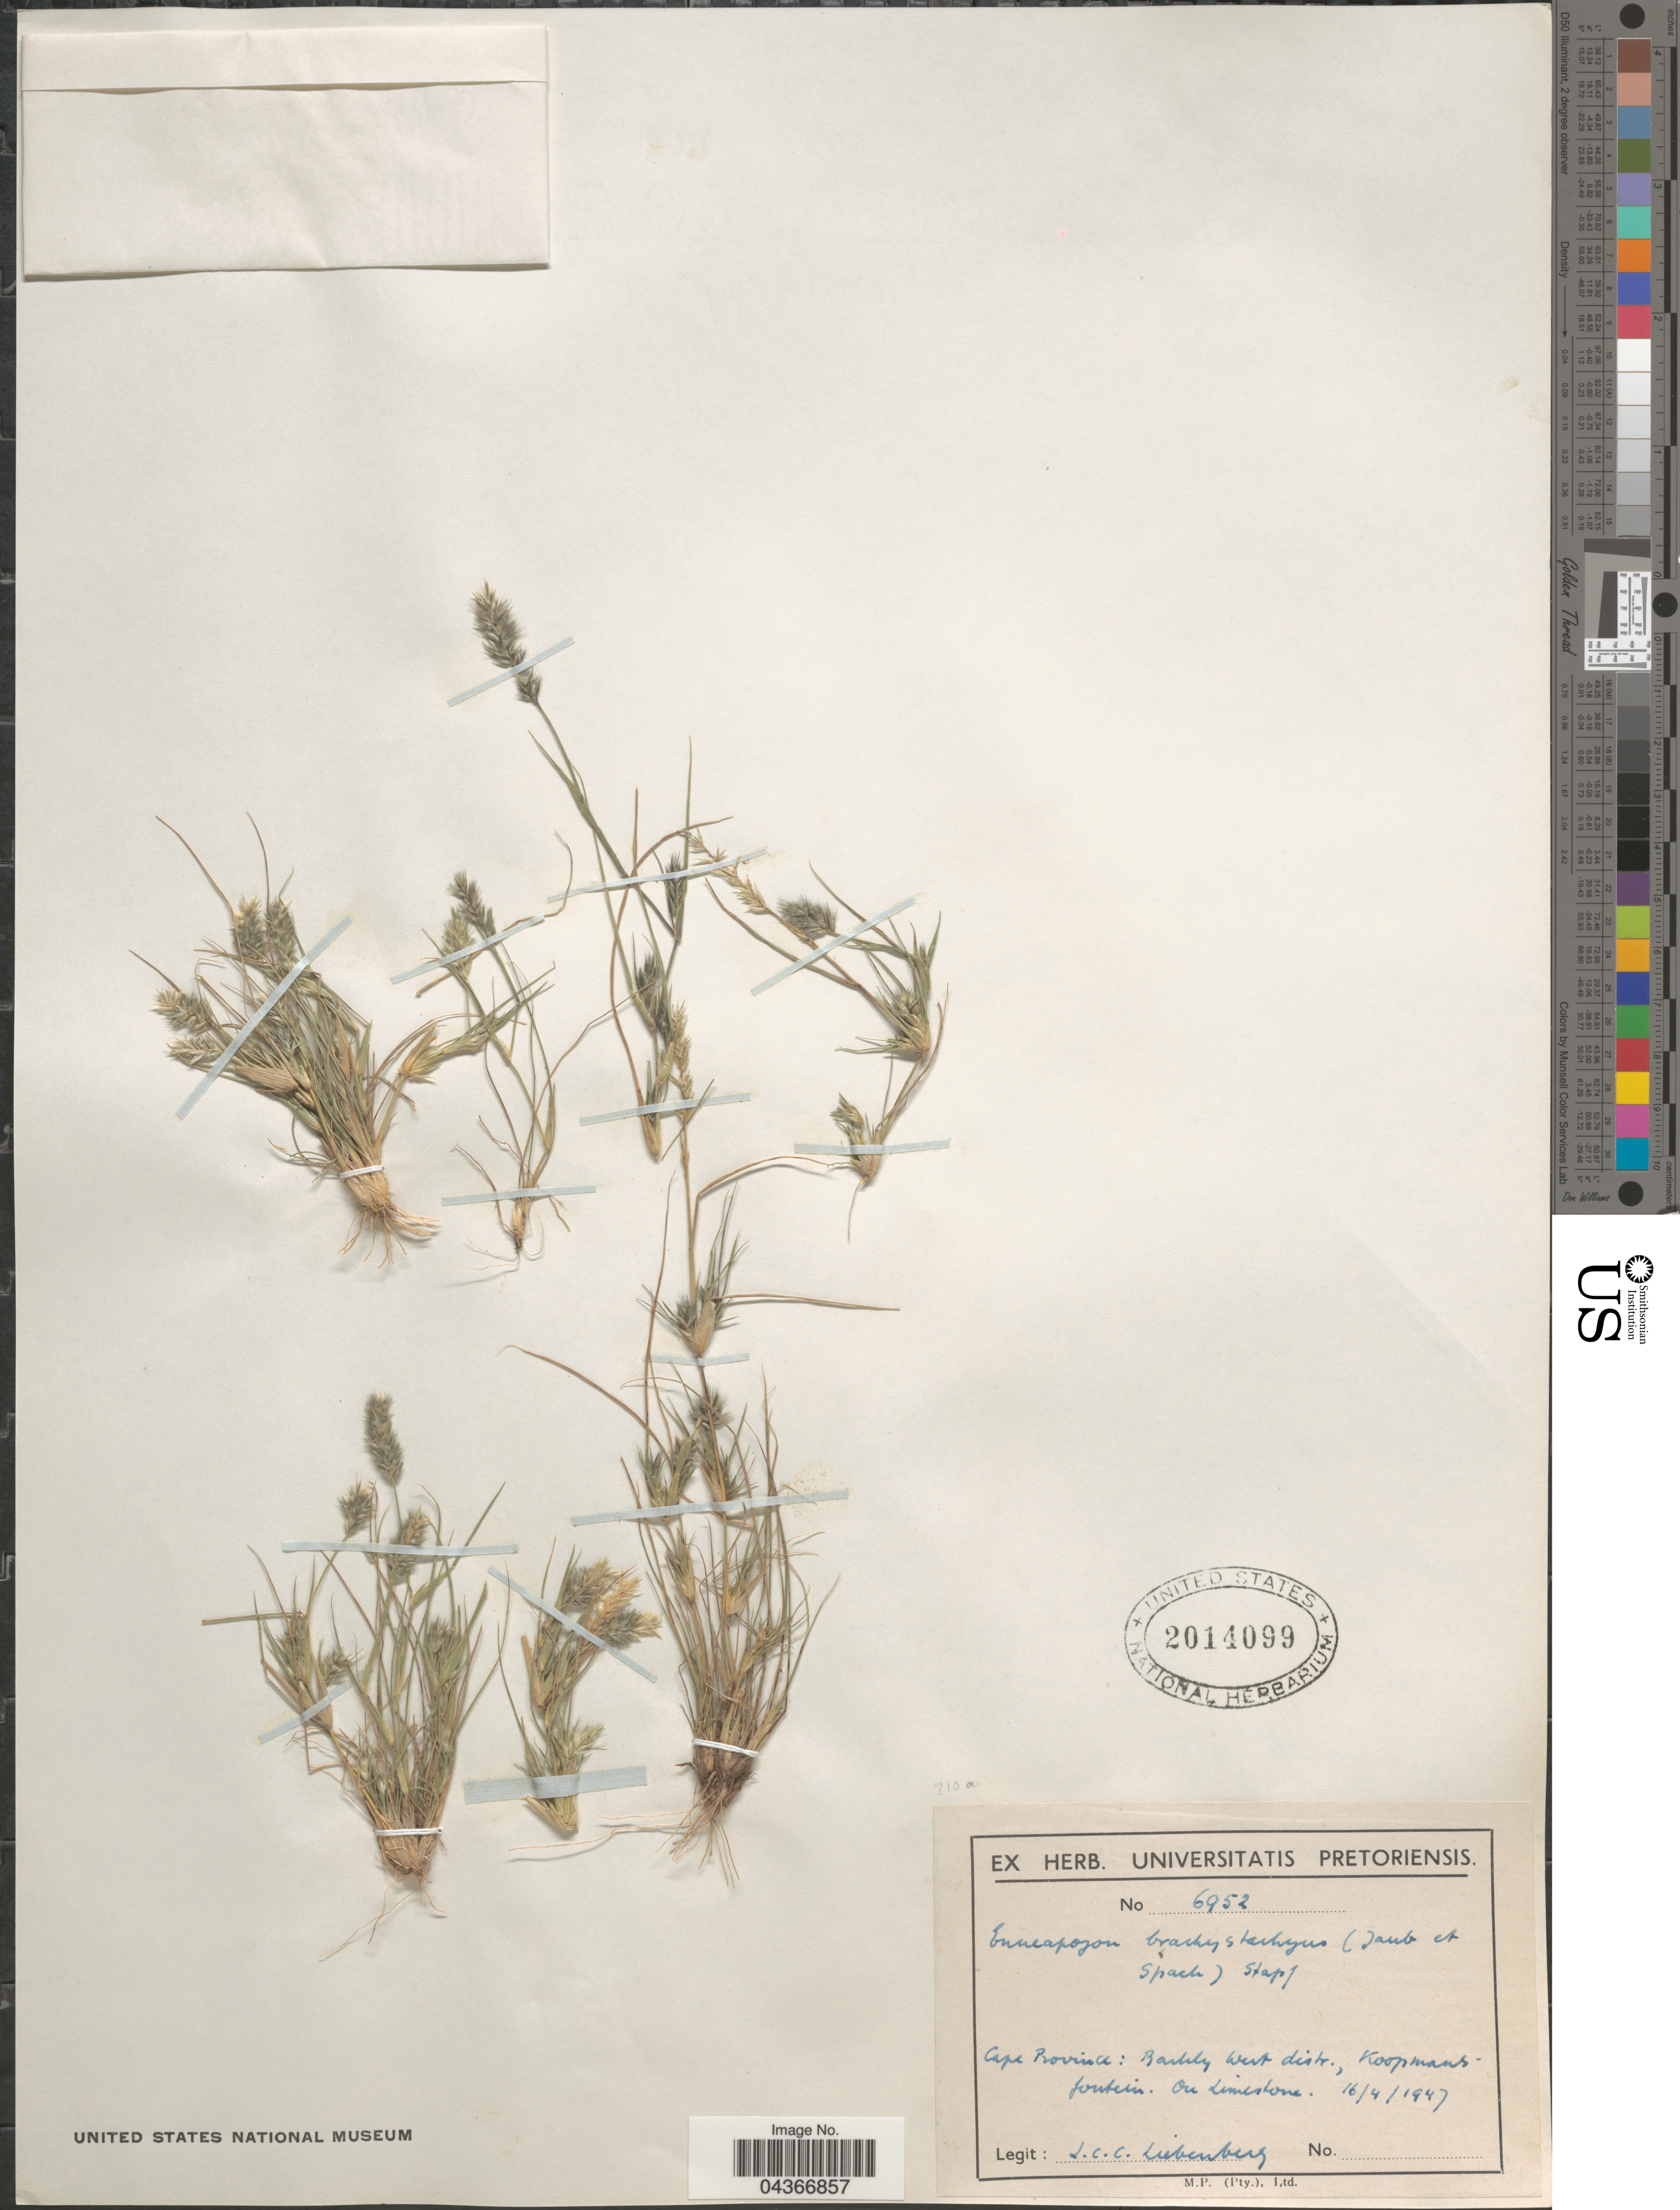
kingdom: Plantae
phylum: Tracheophyta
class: Liliopsida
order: Poales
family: Poaceae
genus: Enneapogon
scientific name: Enneapogon desvauxii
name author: P. Beauv.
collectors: L. Liebenberg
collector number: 6952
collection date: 1947-04-16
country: South Africa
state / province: Northern Cape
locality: Barkly West distr., Koopmansfontein.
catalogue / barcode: US 2014099